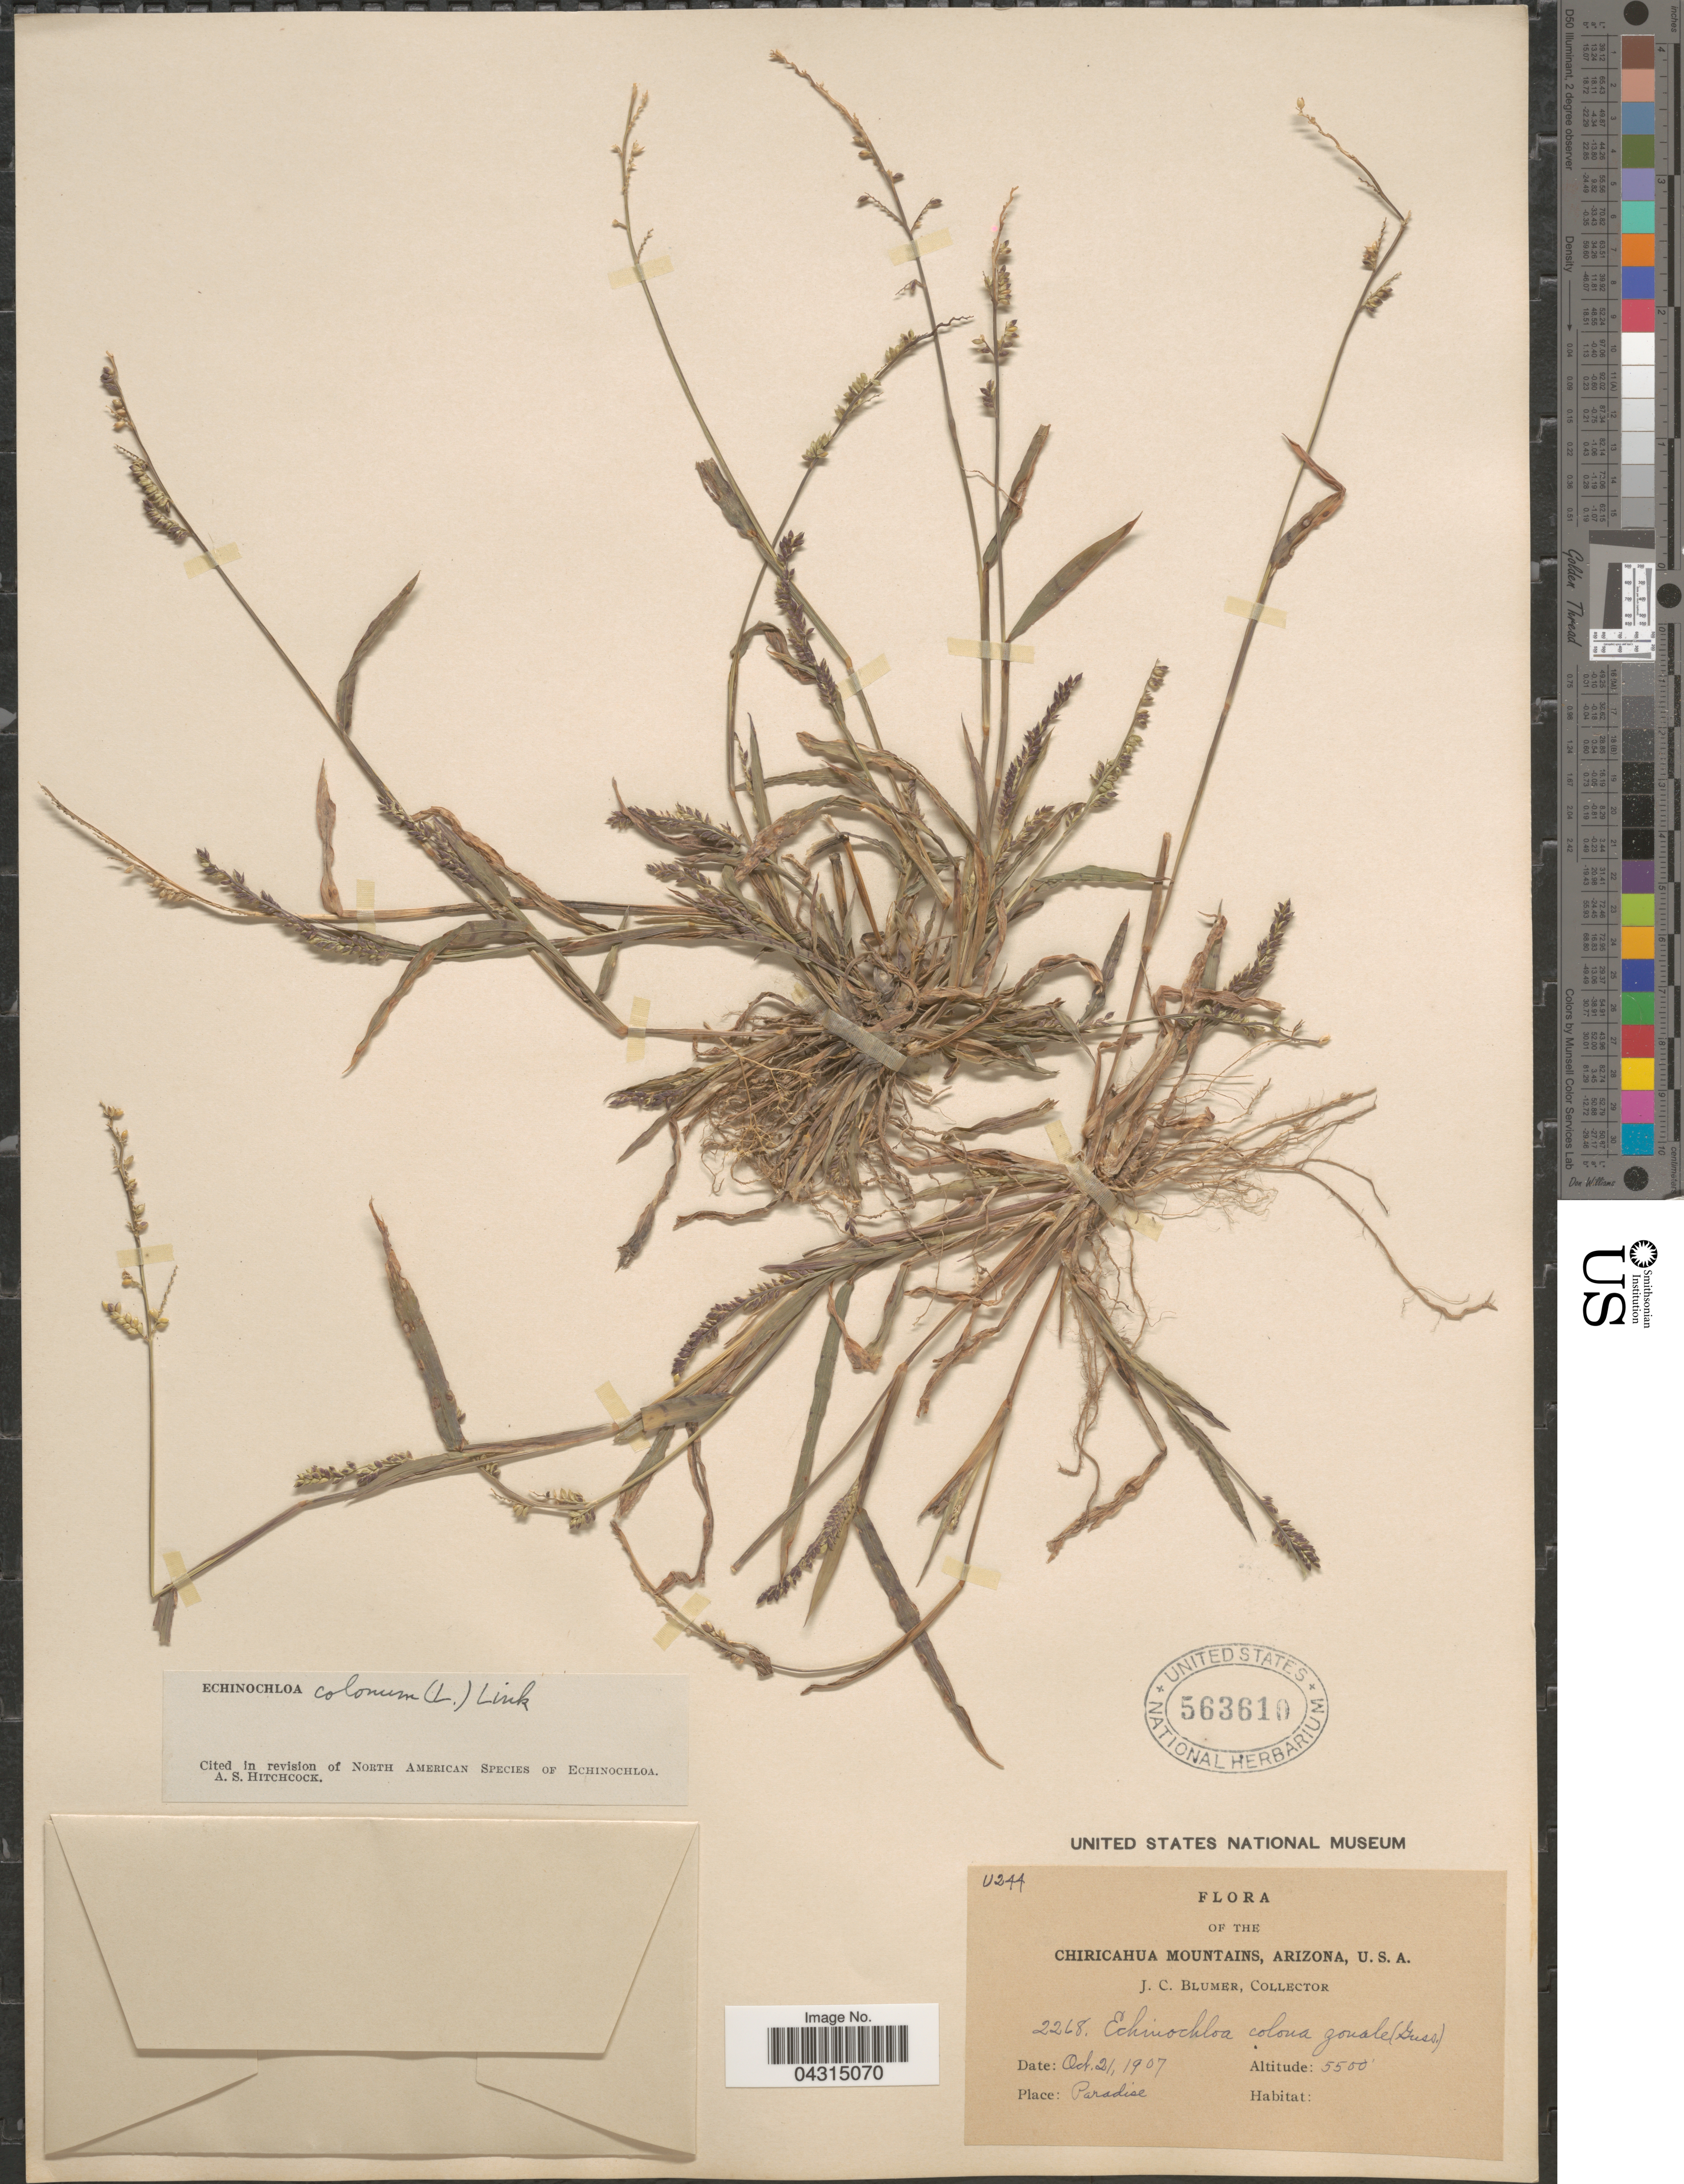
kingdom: Plantae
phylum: Tracheophyta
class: Liliopsida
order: Poales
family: Poaceae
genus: Echinochloa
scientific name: Echinochloa colona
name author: (L.) Link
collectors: J. C. Blumer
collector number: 2268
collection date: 1907-10-21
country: United States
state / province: Arizona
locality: Chiracahua Mountains. Paradise.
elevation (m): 1676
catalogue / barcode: US 563610